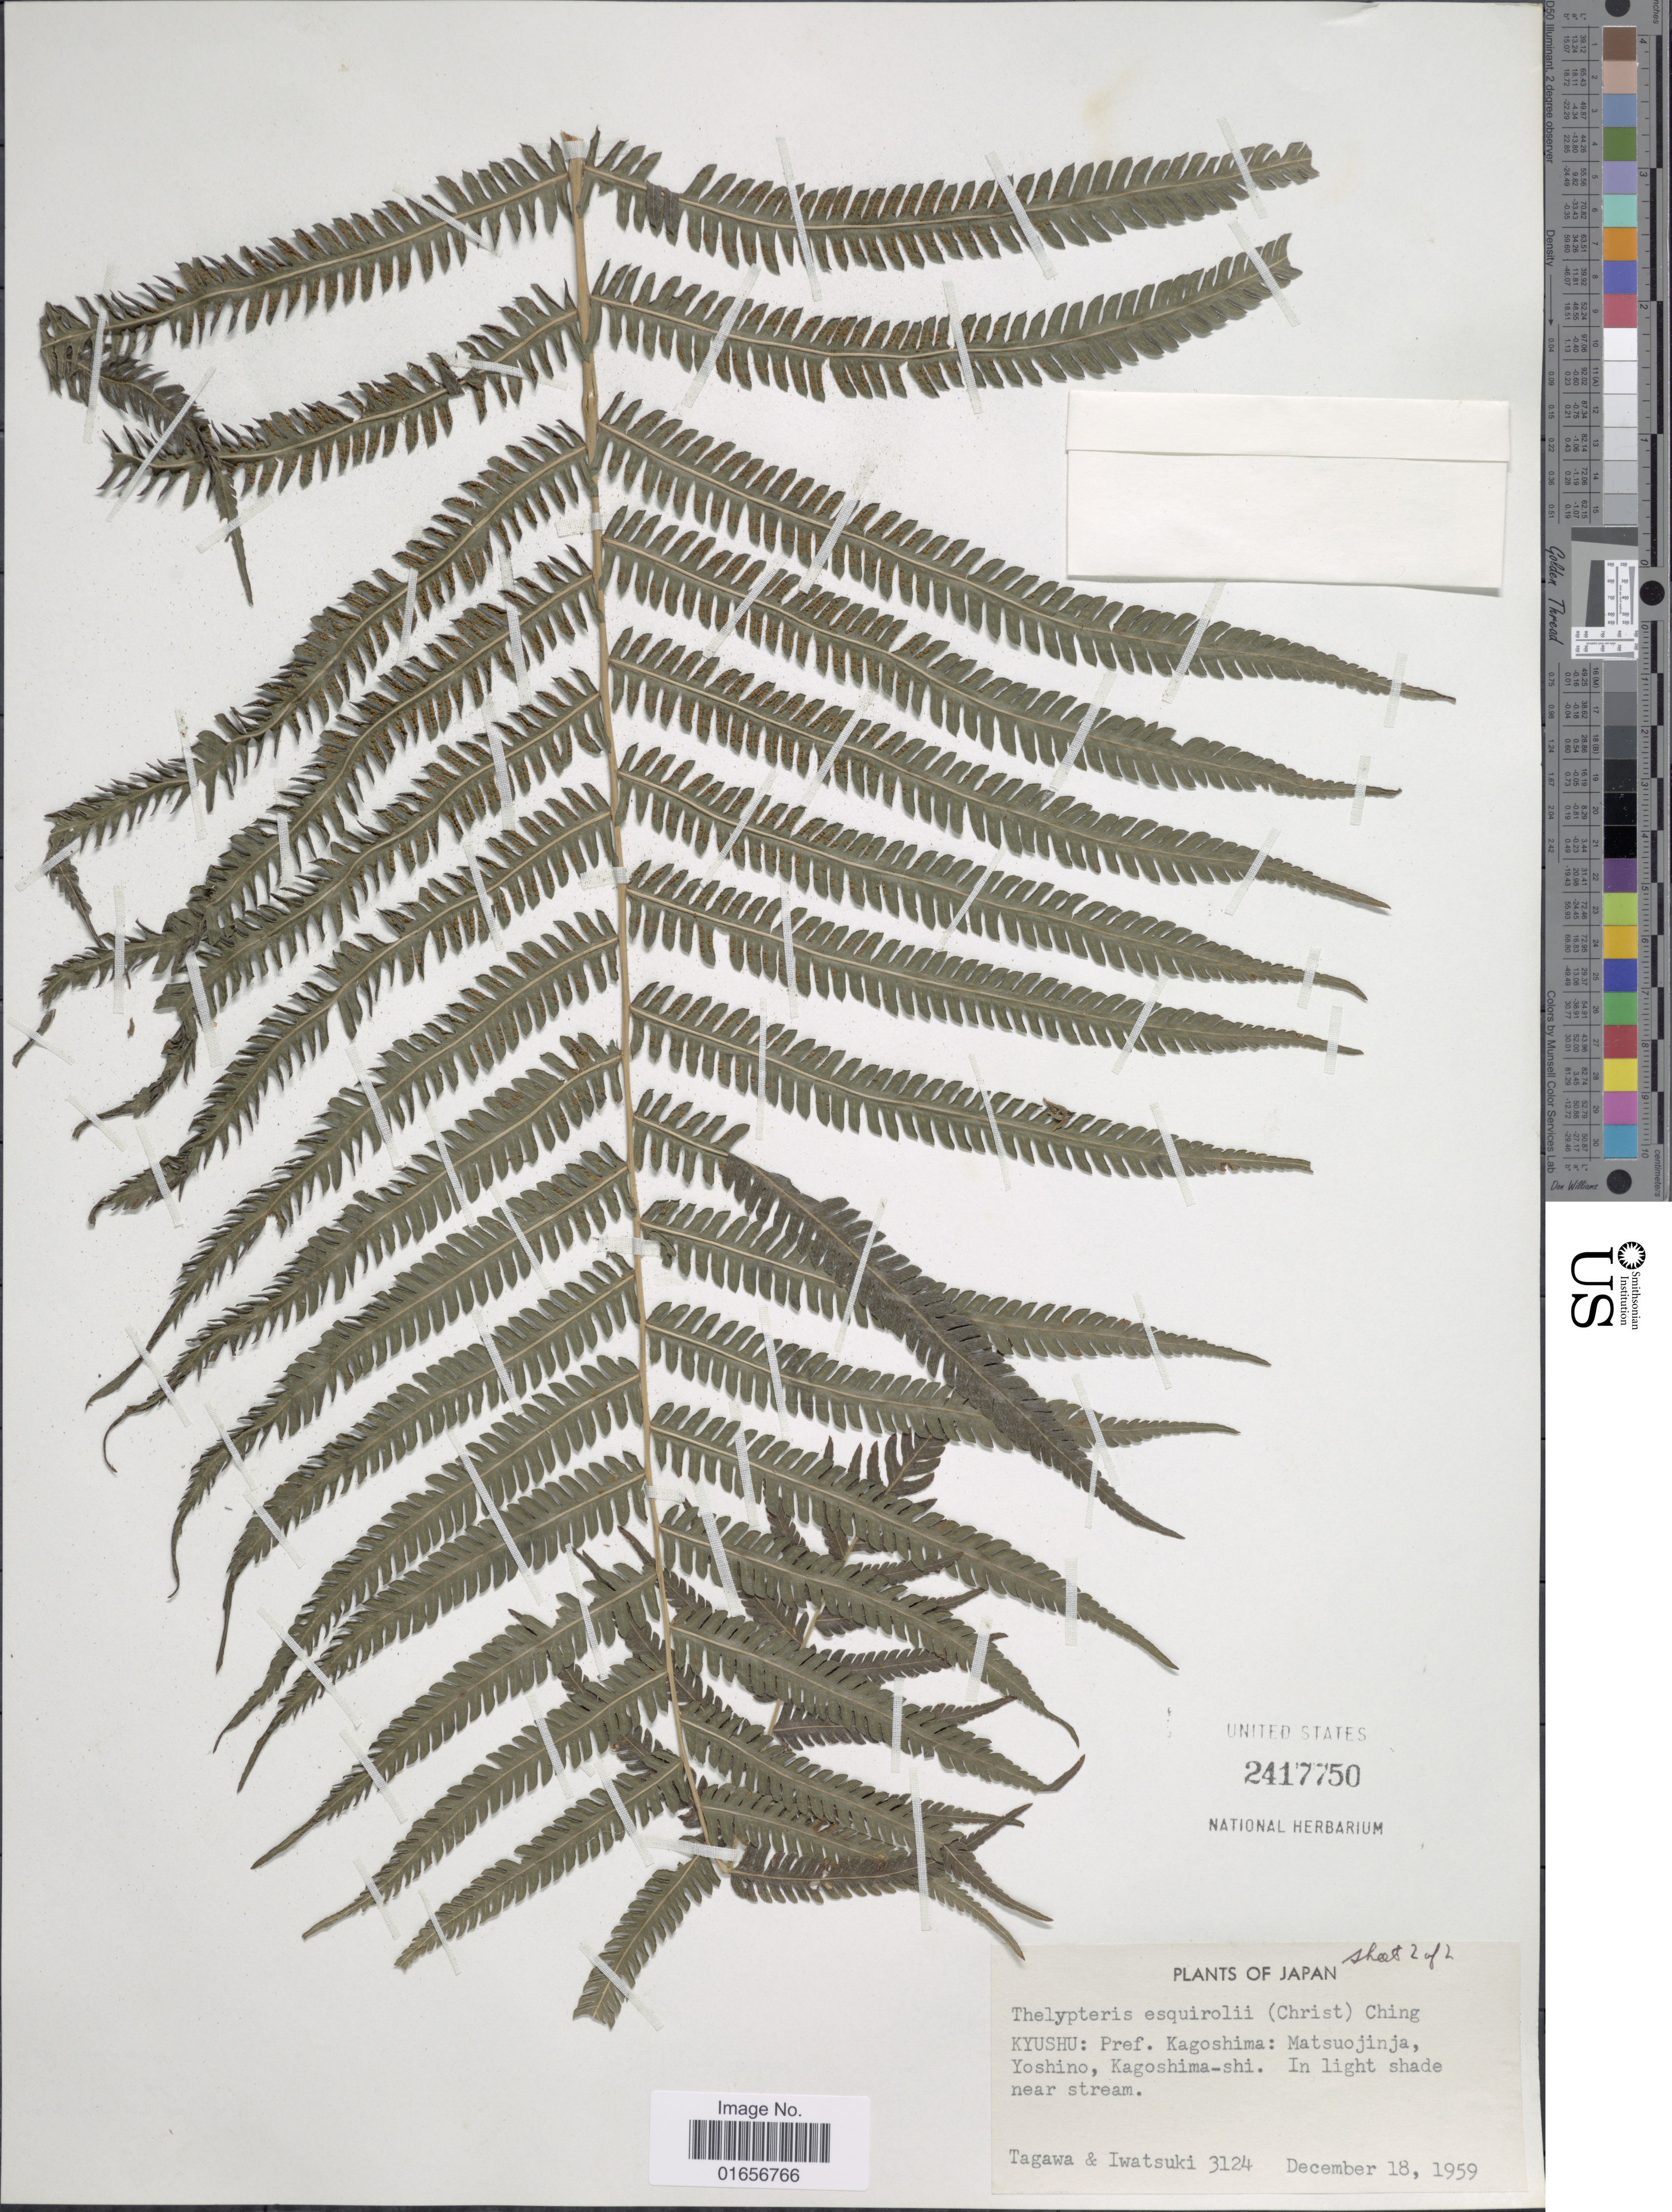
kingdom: Plantae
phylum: Tracheophyta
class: Polypodiopsida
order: Polypodiales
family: Thelypteridaceae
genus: Pseudocyclosorus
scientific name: Pseudocyclosorus esquirolii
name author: (Christ) Ching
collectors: A. Tagawa & Iwatsuki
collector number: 3124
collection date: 1959-12-18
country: Japan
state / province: Kagosima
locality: Kyushu: Matsuojinja, Yoshino, Kagoshima- shi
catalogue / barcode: US 2417750